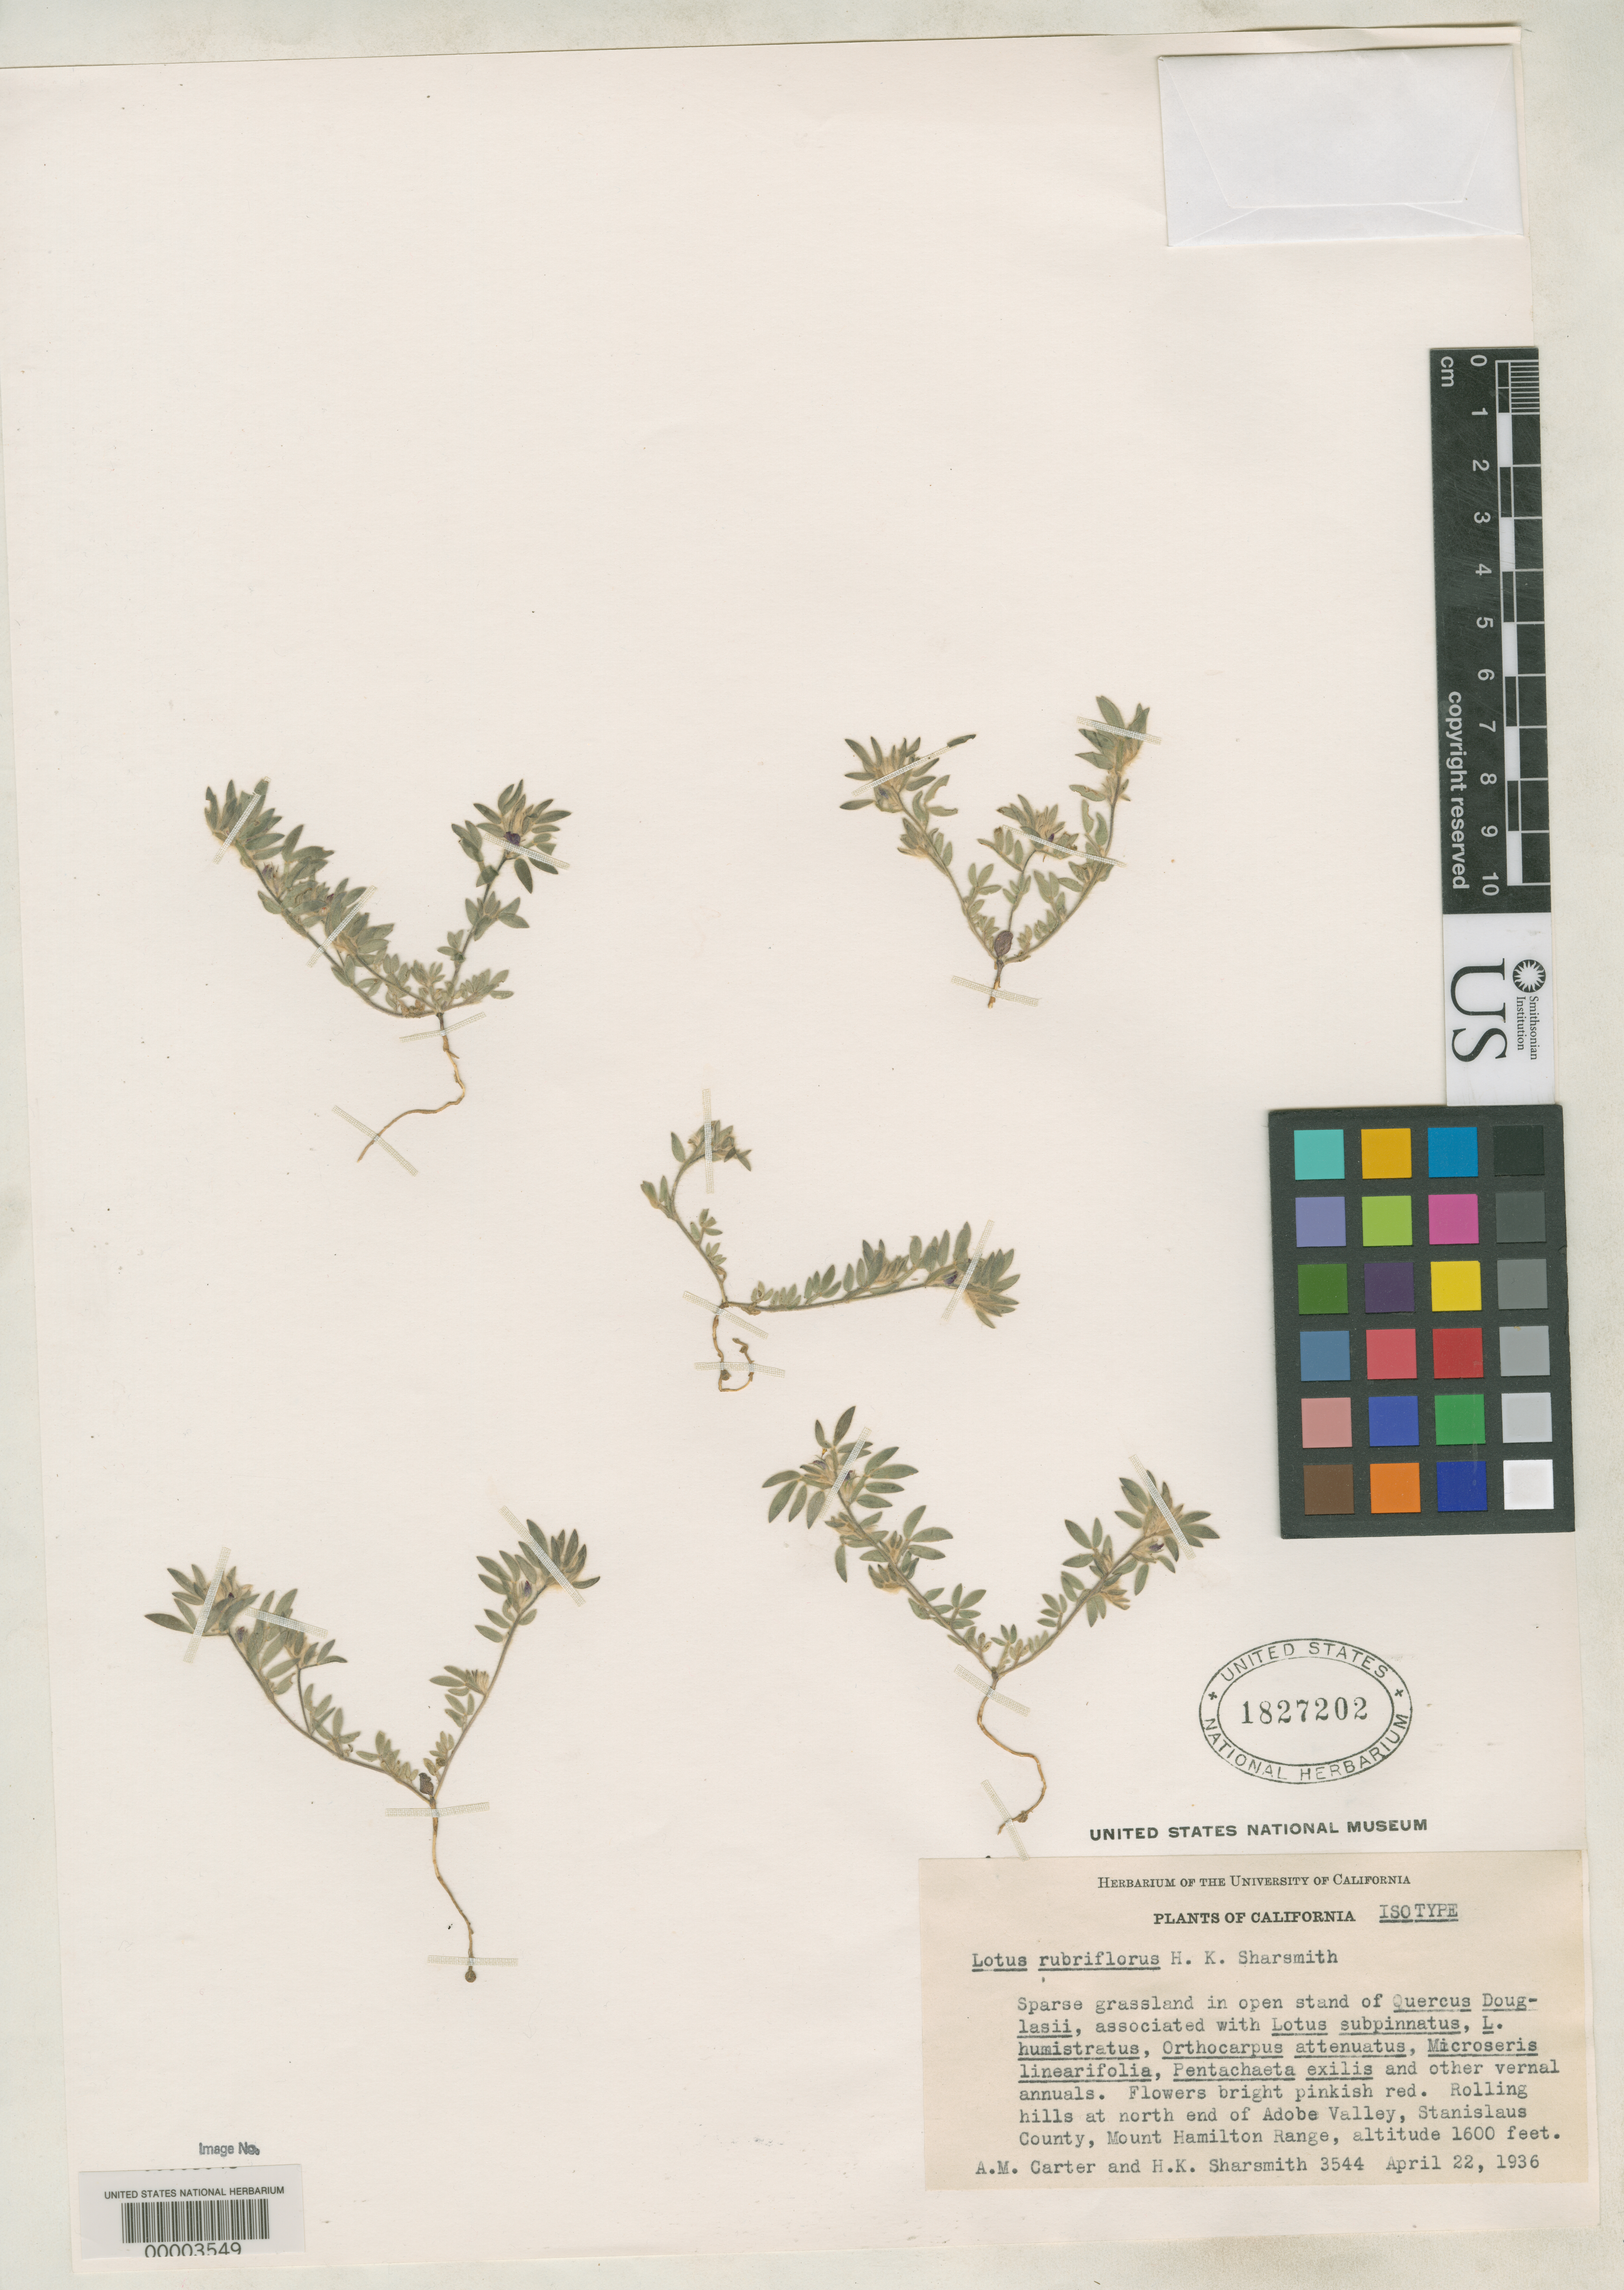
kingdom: Plantae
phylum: Tracheophyta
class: Magnoliopsida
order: Fabales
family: Fabaceae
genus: Lotus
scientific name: Lotus rubriflorus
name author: H. Sharsm.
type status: Isotype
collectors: A. M. Carter & H. Sharsmith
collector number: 3544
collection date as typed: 22 Apr 1936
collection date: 1936-04-22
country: United States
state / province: California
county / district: Stanislaus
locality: Hills at N end of Adobe Valley, Mount Hamilton Range.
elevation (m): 488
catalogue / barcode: US 1827202